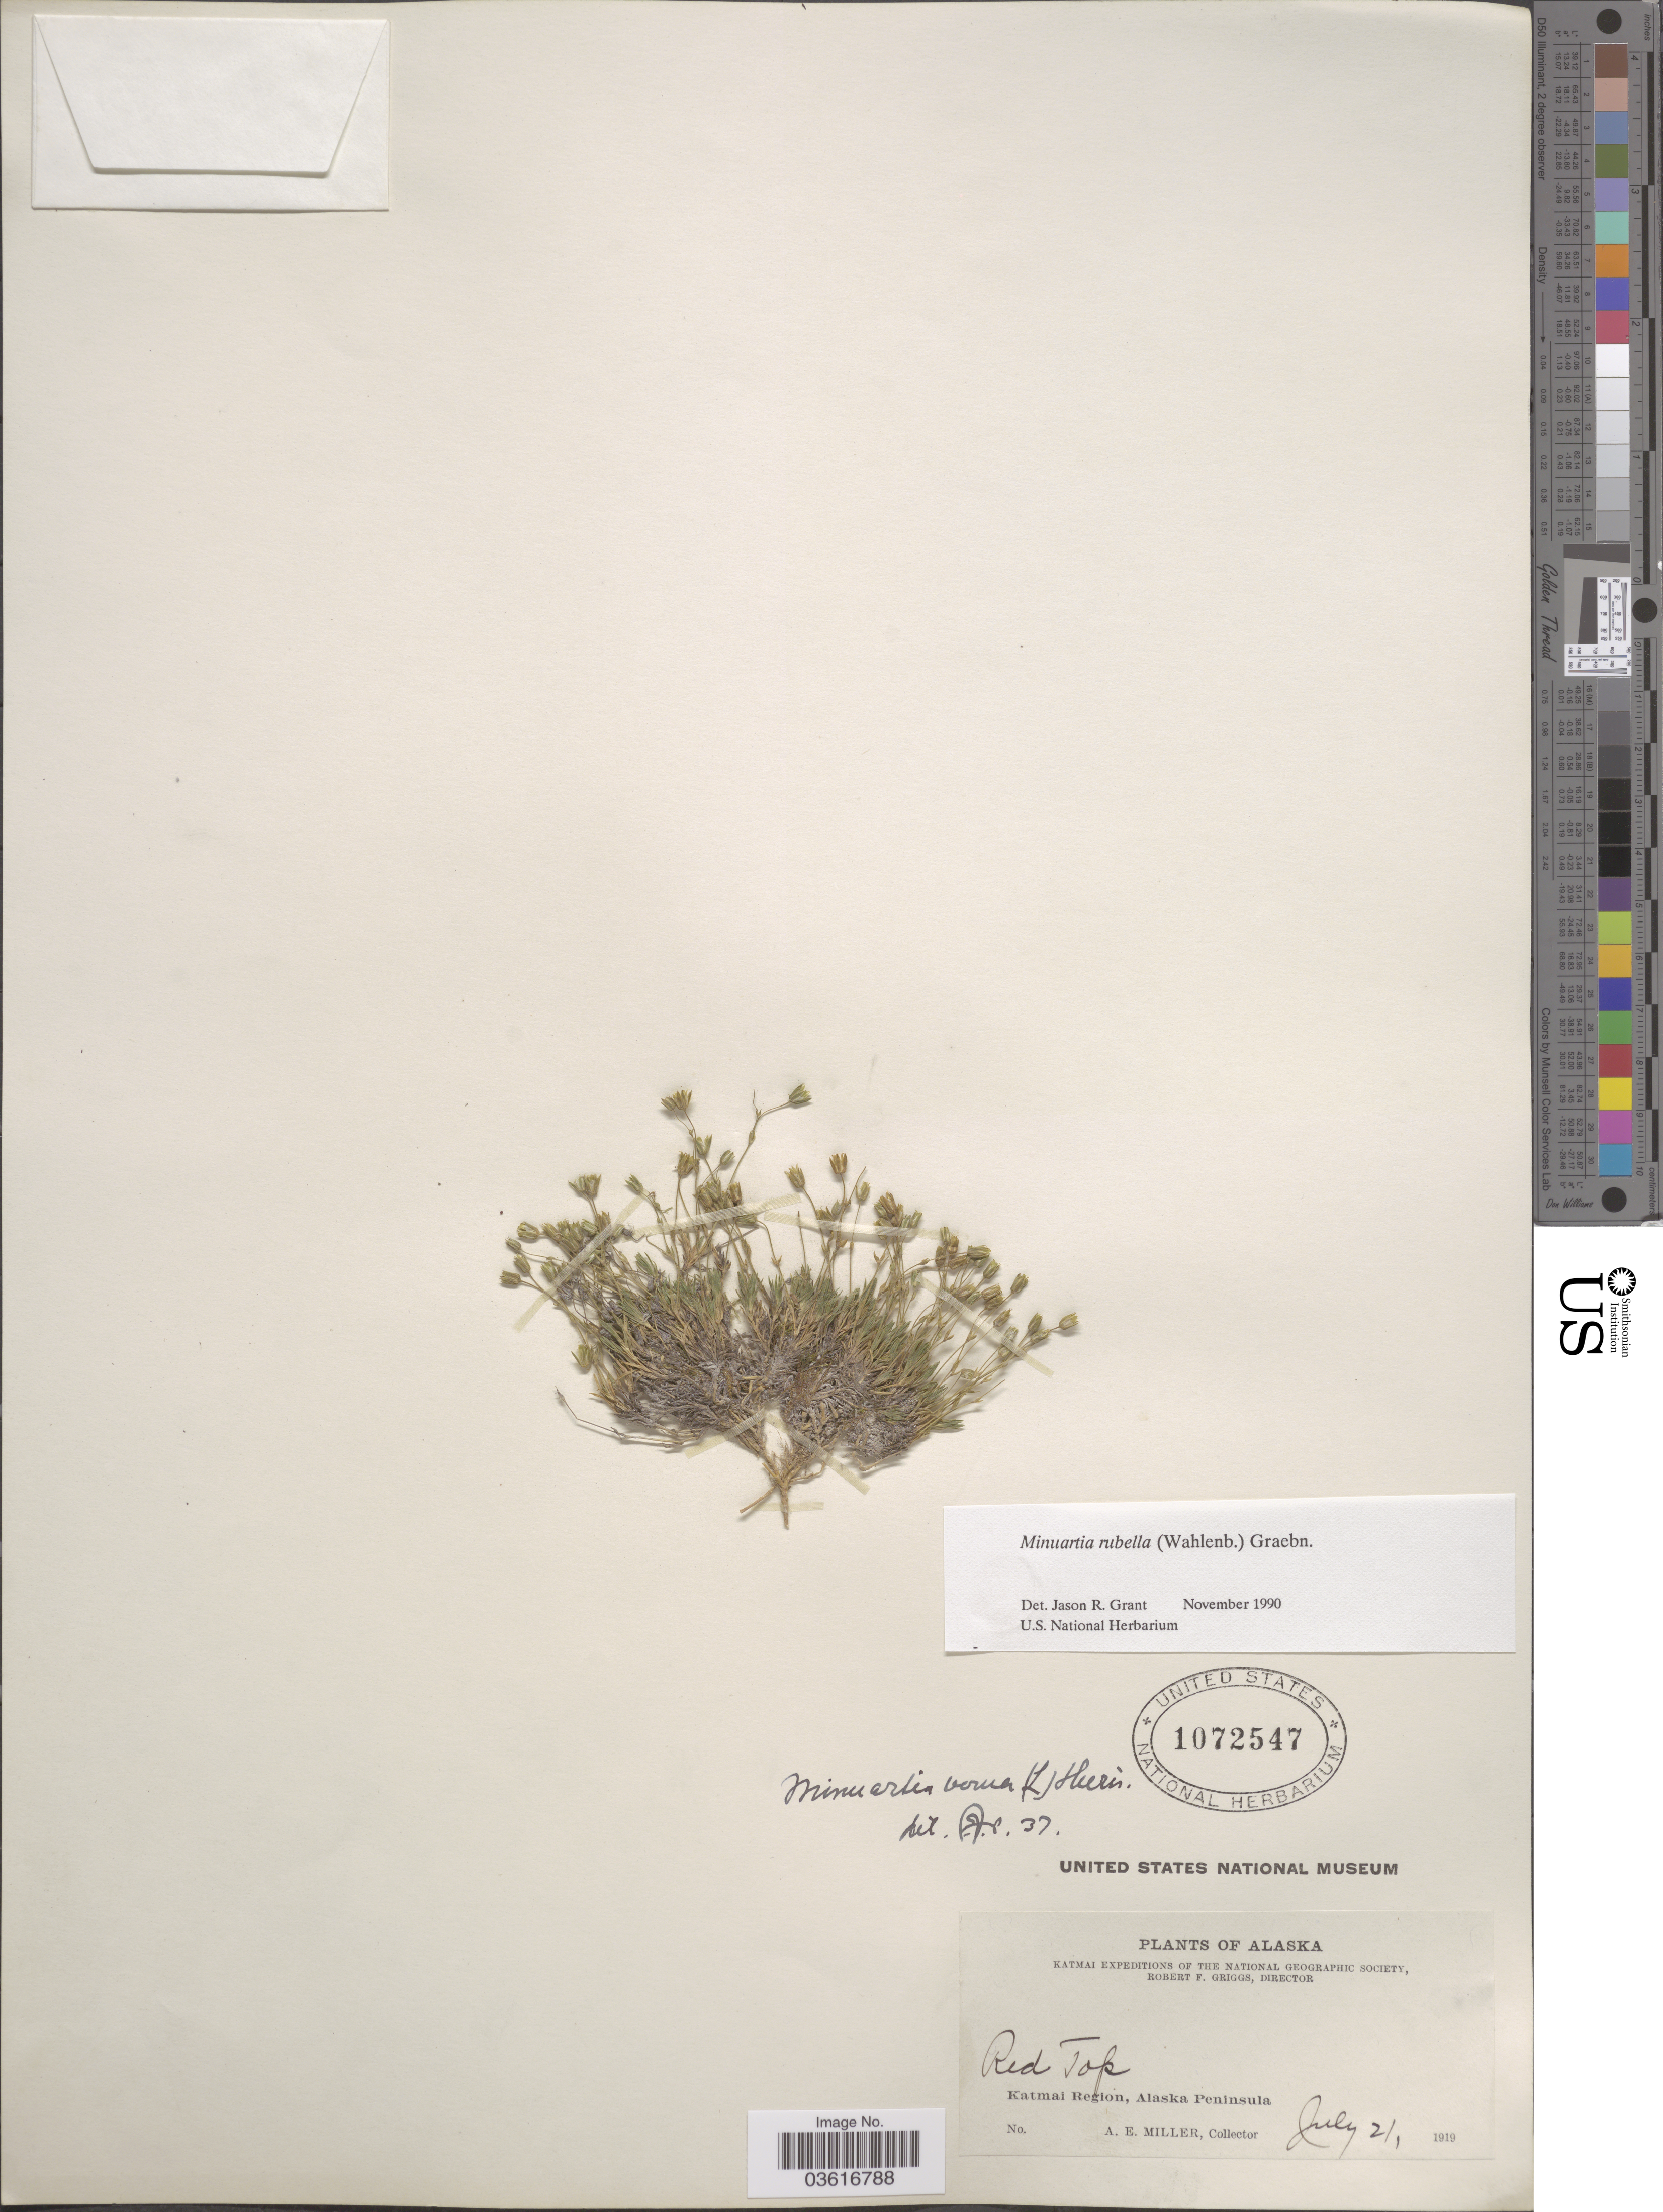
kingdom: Plantae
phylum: Tracheophyta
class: Magnoliopsida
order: Caryophyllales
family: Caryophyllaceae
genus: Minuartia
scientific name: Minuartia rubella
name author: (Wahlenb.) Hiern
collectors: A. E. Miller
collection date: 1919-07-21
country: United States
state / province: Alaska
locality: Red Top. Katmai Region, Alaska Peninsula.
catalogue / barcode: US 1072547